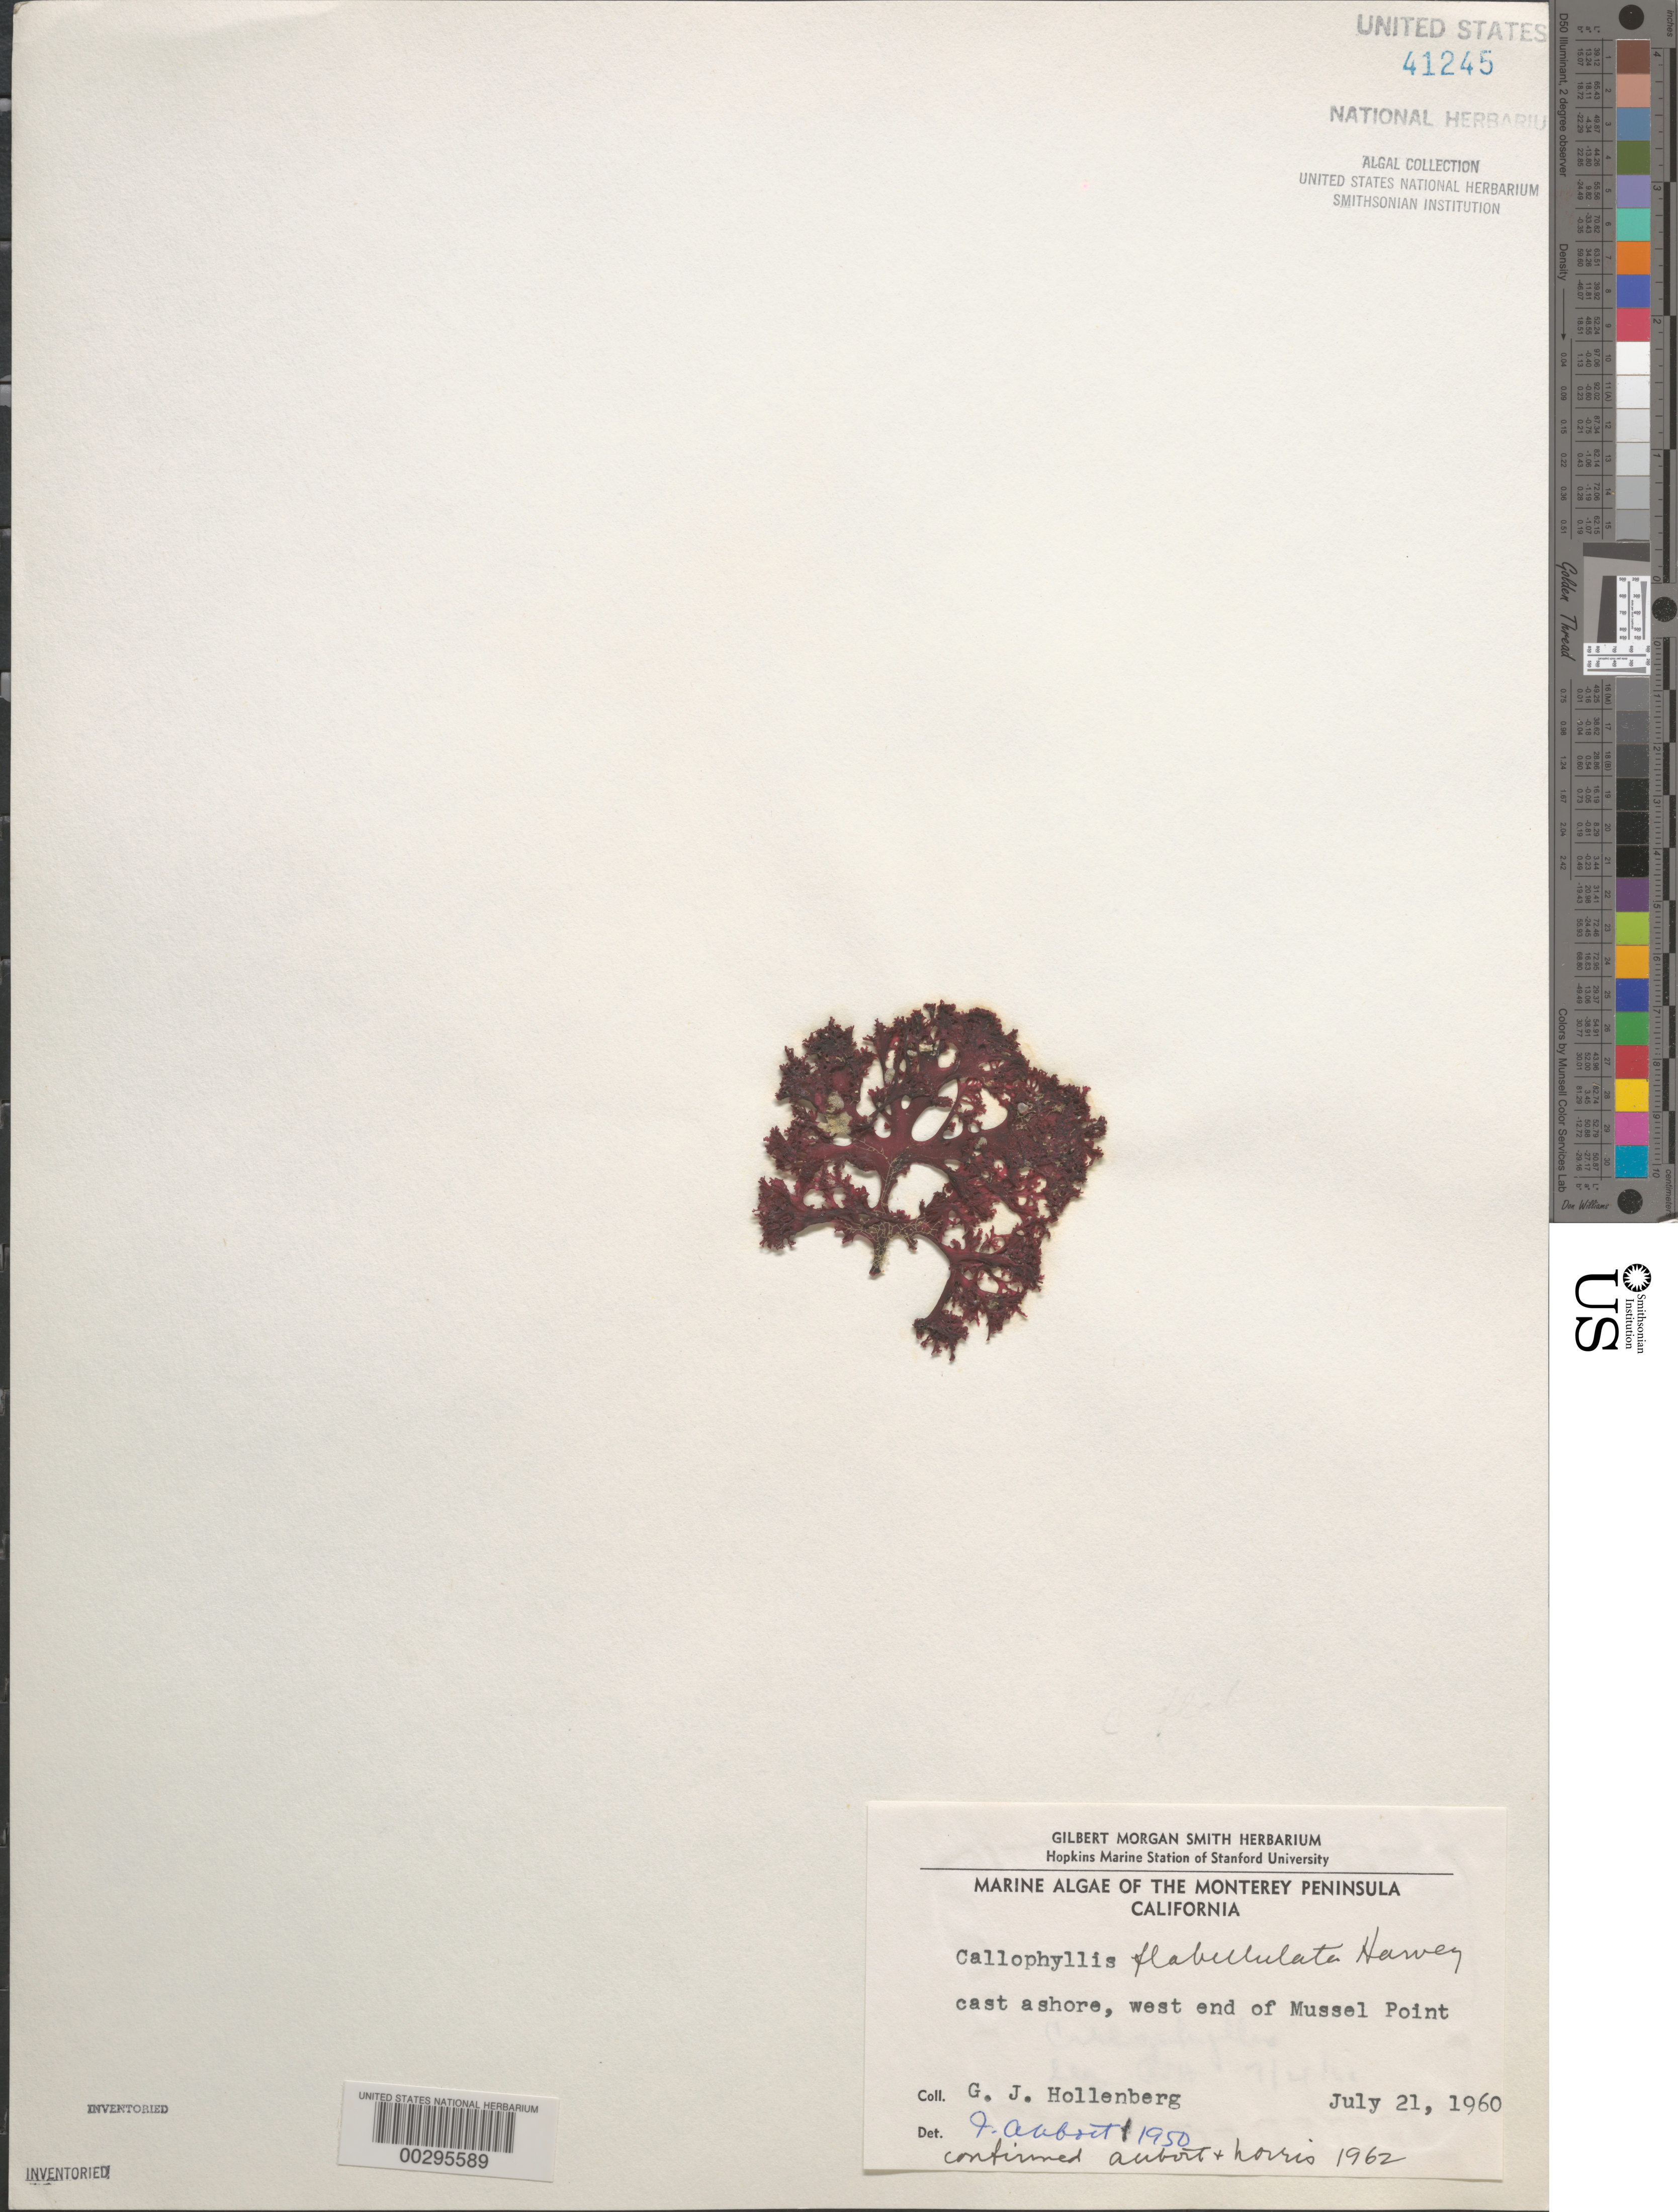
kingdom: Plantae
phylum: Rhodophyta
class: Florideophyceae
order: Gigartinales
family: Kallymeniaceae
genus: Callophyllis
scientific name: Callophyllis flabellulata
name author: Harv.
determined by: Abbott, I. A.; Norris, R. E.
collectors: G. Hollenberg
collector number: IAA 1950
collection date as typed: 21 Jul 1960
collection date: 1960-07-21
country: United States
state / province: California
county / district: Monterey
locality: Mussel Point, Monterey Peninsula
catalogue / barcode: US 41245